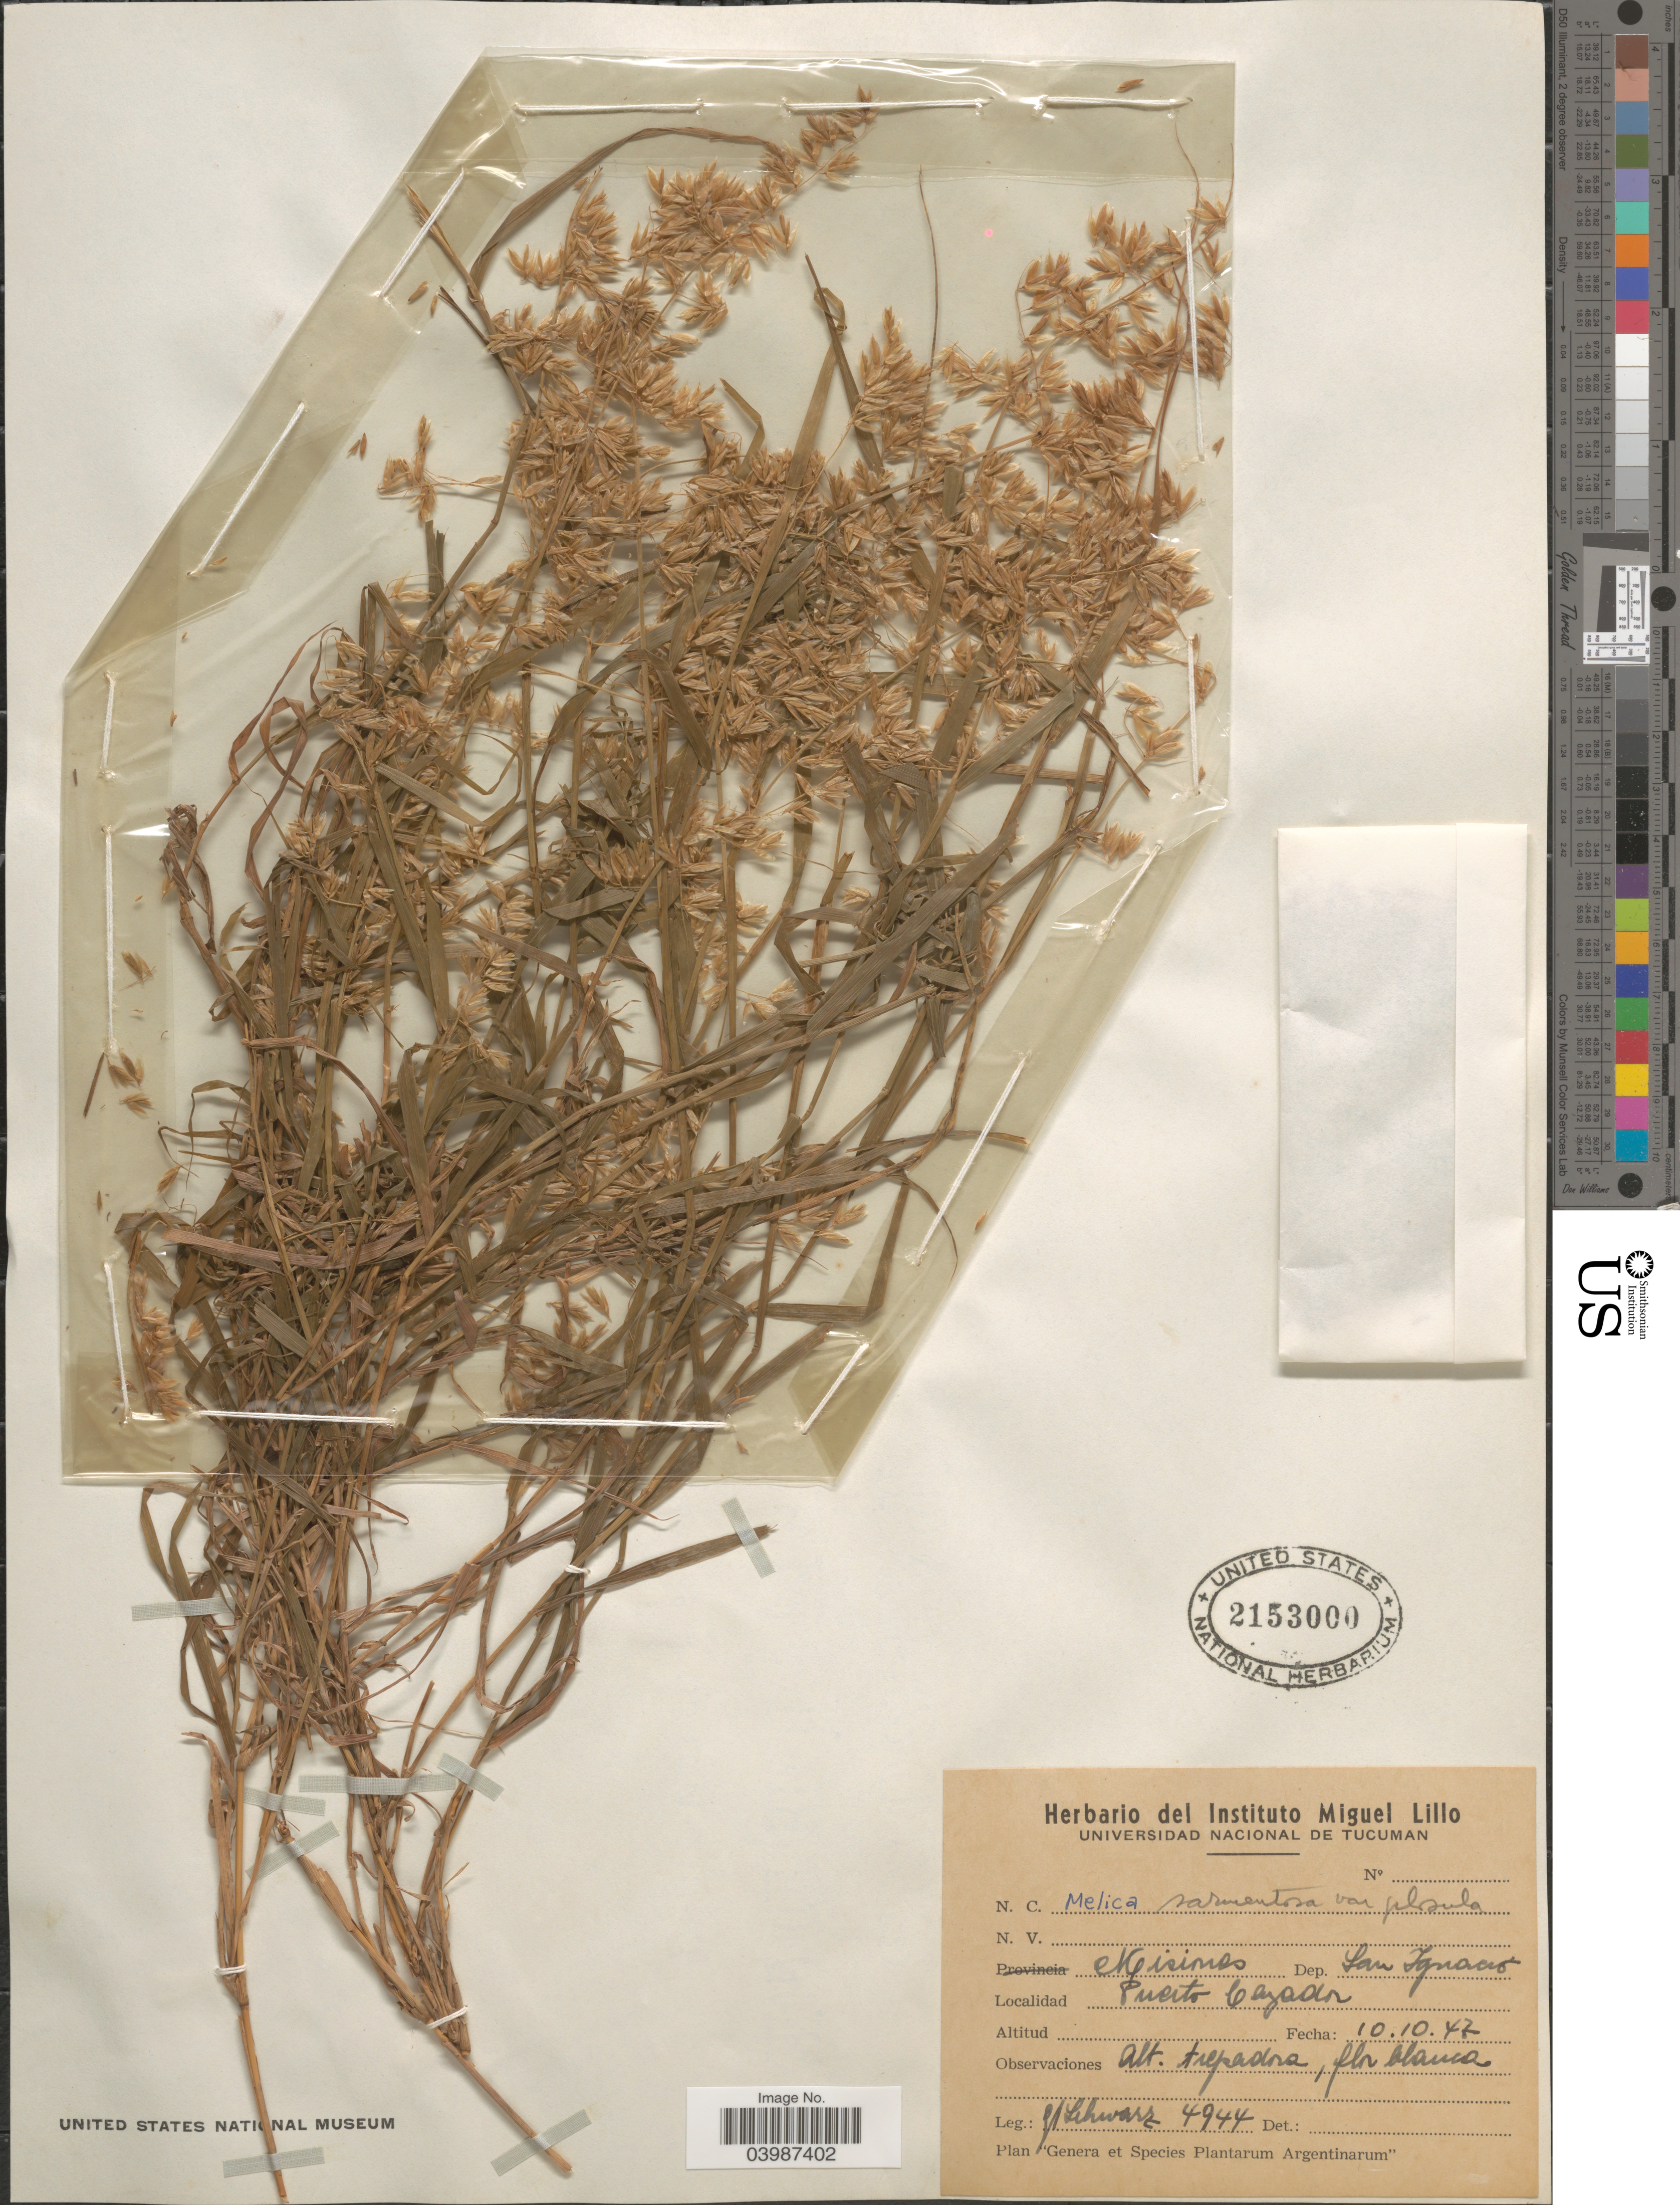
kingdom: Plantae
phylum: Tracheophyta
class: Liliopsida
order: Poales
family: Poaceae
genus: Melica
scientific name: Melica sarmentosa var. pilosula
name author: Döll in Mart.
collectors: G. J. Schwarz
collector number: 4944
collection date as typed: Transcribed d/m/y: 10/10/47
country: Argentina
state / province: Misiones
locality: Dep. San Ignacio. Puerto Cazador.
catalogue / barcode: US 2153000